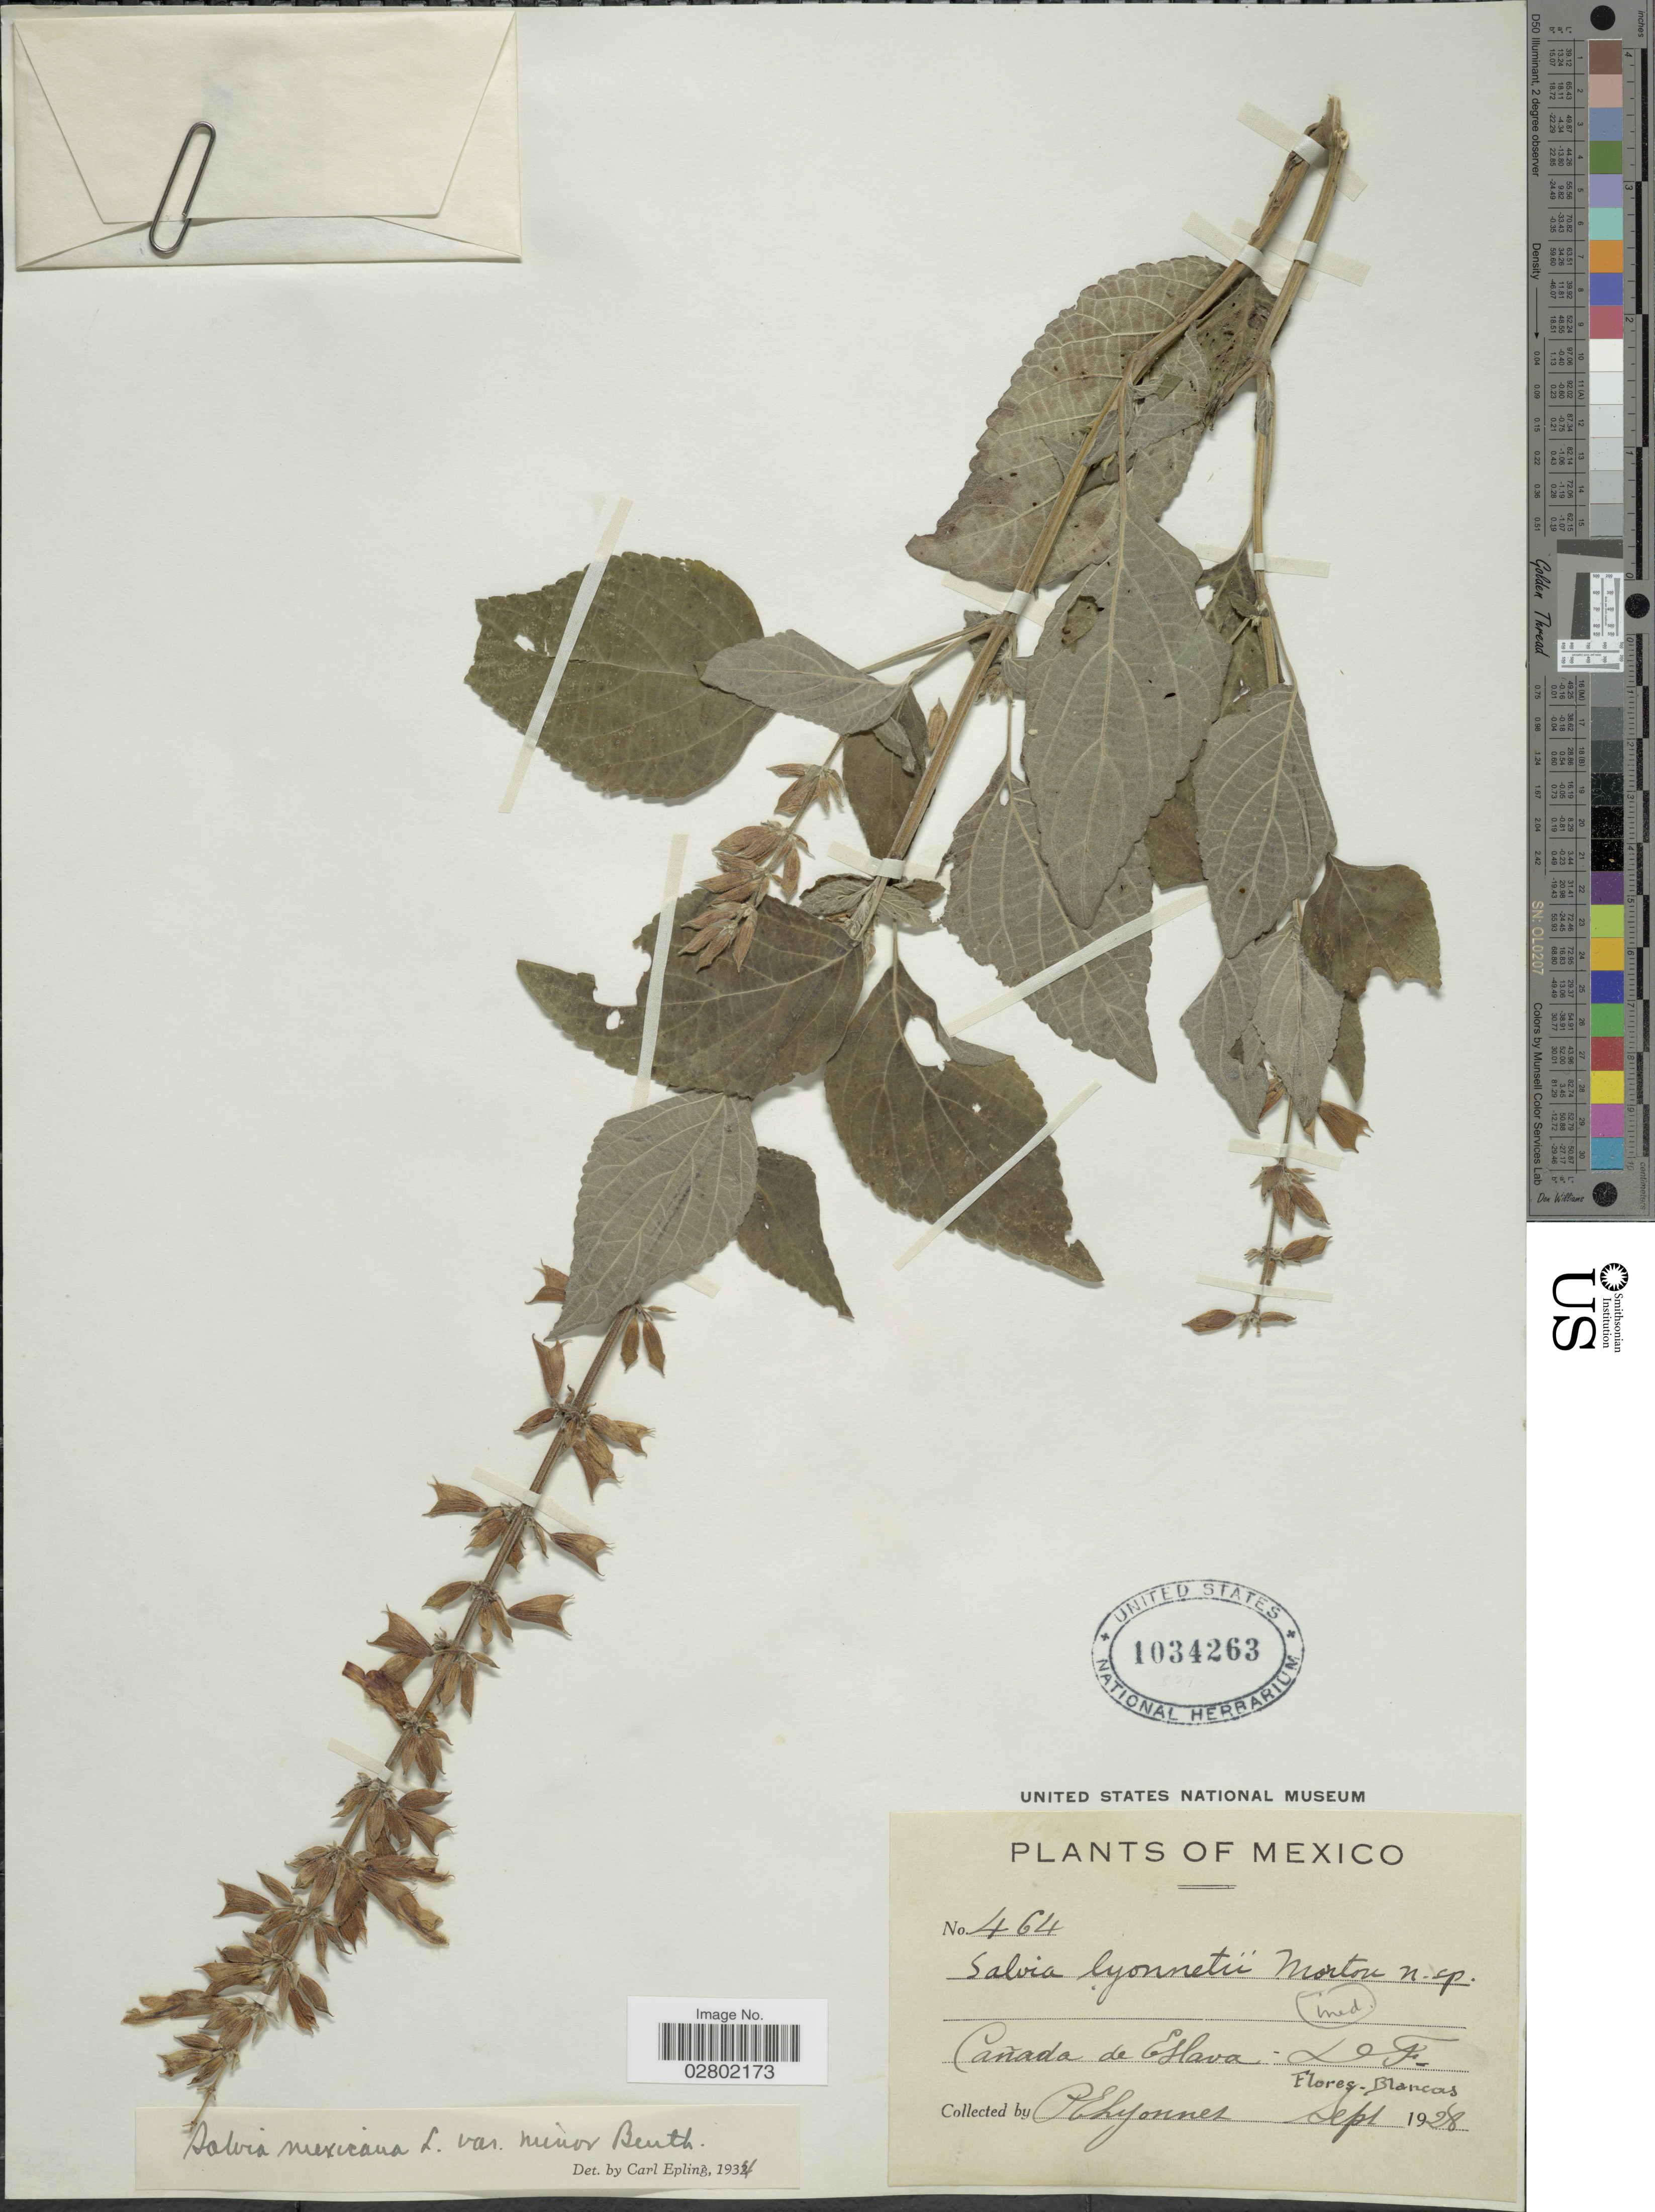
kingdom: Plantae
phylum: Tracheophyta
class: Magnoliopsida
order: Lamiales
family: Lamiaceae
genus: Salvia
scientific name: Salvia mexicana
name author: L.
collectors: P. Lyonnet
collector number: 464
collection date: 1928-09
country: Mexico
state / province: Distrito Federal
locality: Cañada de Eslava-D.F.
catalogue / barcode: US 1034263